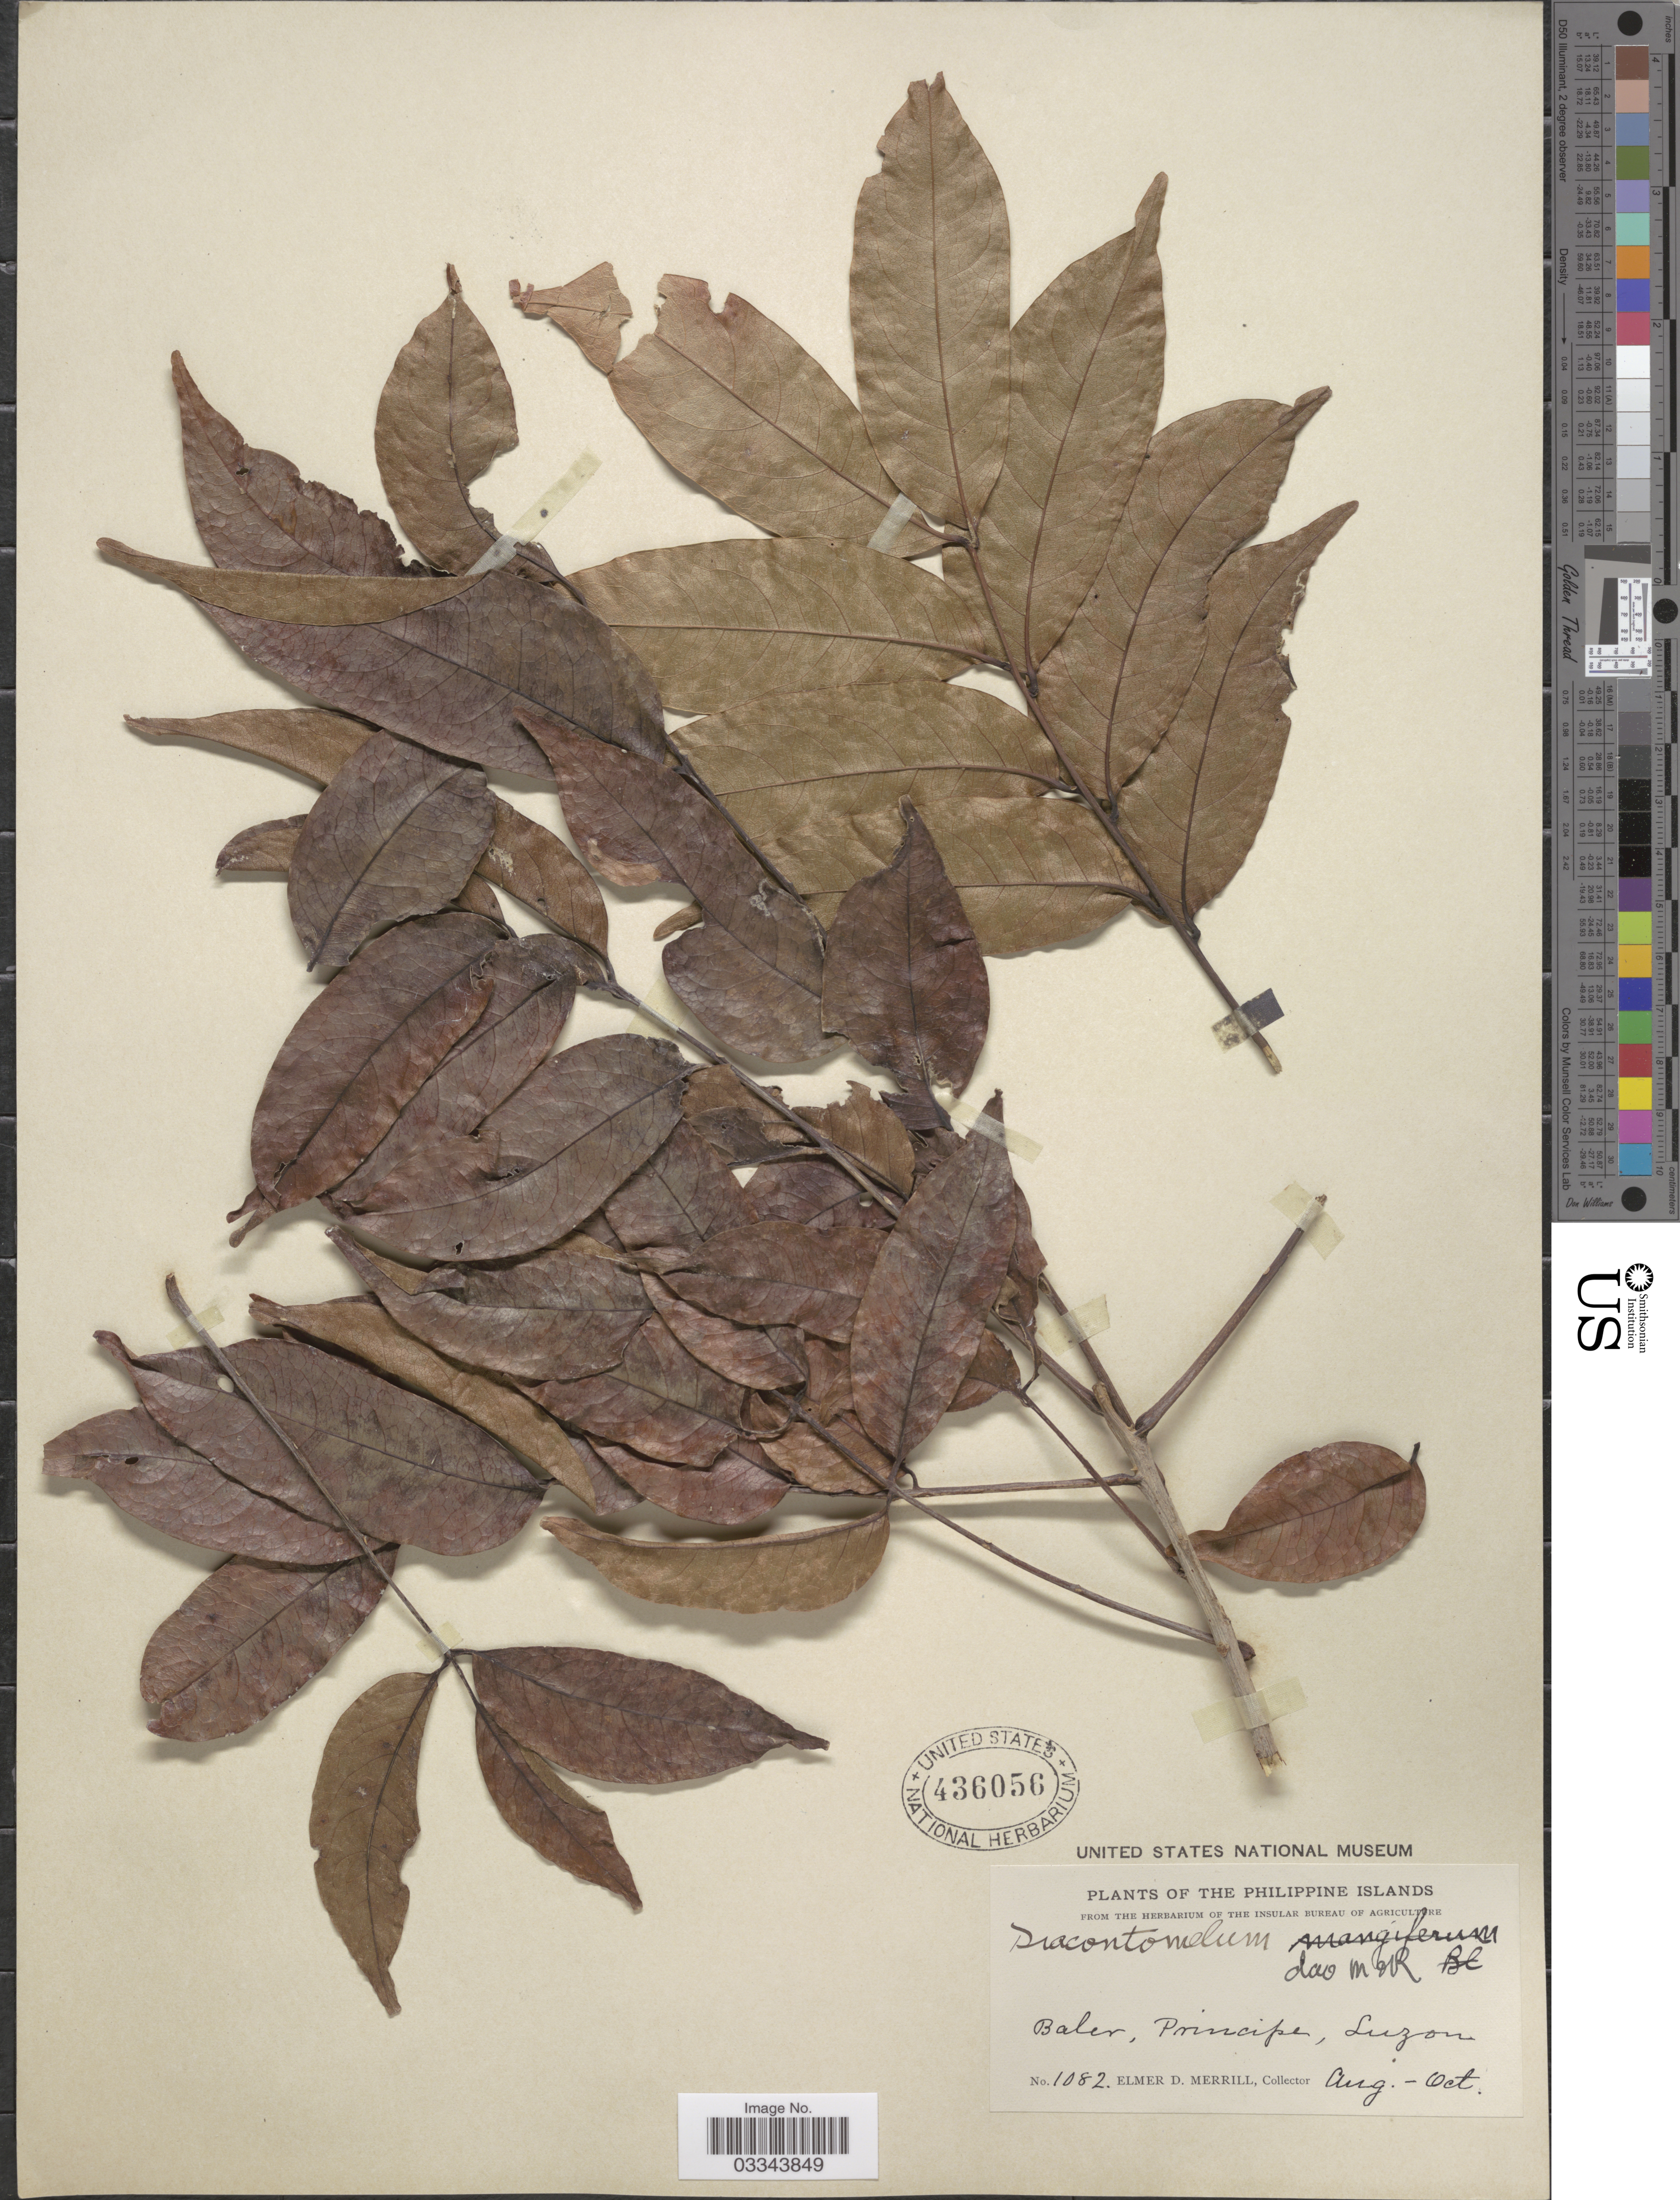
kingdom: Plantae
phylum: Tracheophyta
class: Magnoliopsida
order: Sapindales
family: Anacardiaceae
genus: Dracontomelon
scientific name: Dracontomelon dao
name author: (Blanco) Merr. & Rolfe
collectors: E. D. Merrill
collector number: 1082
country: Philippines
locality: Baler, Principe, Luzon.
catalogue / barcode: US 436056